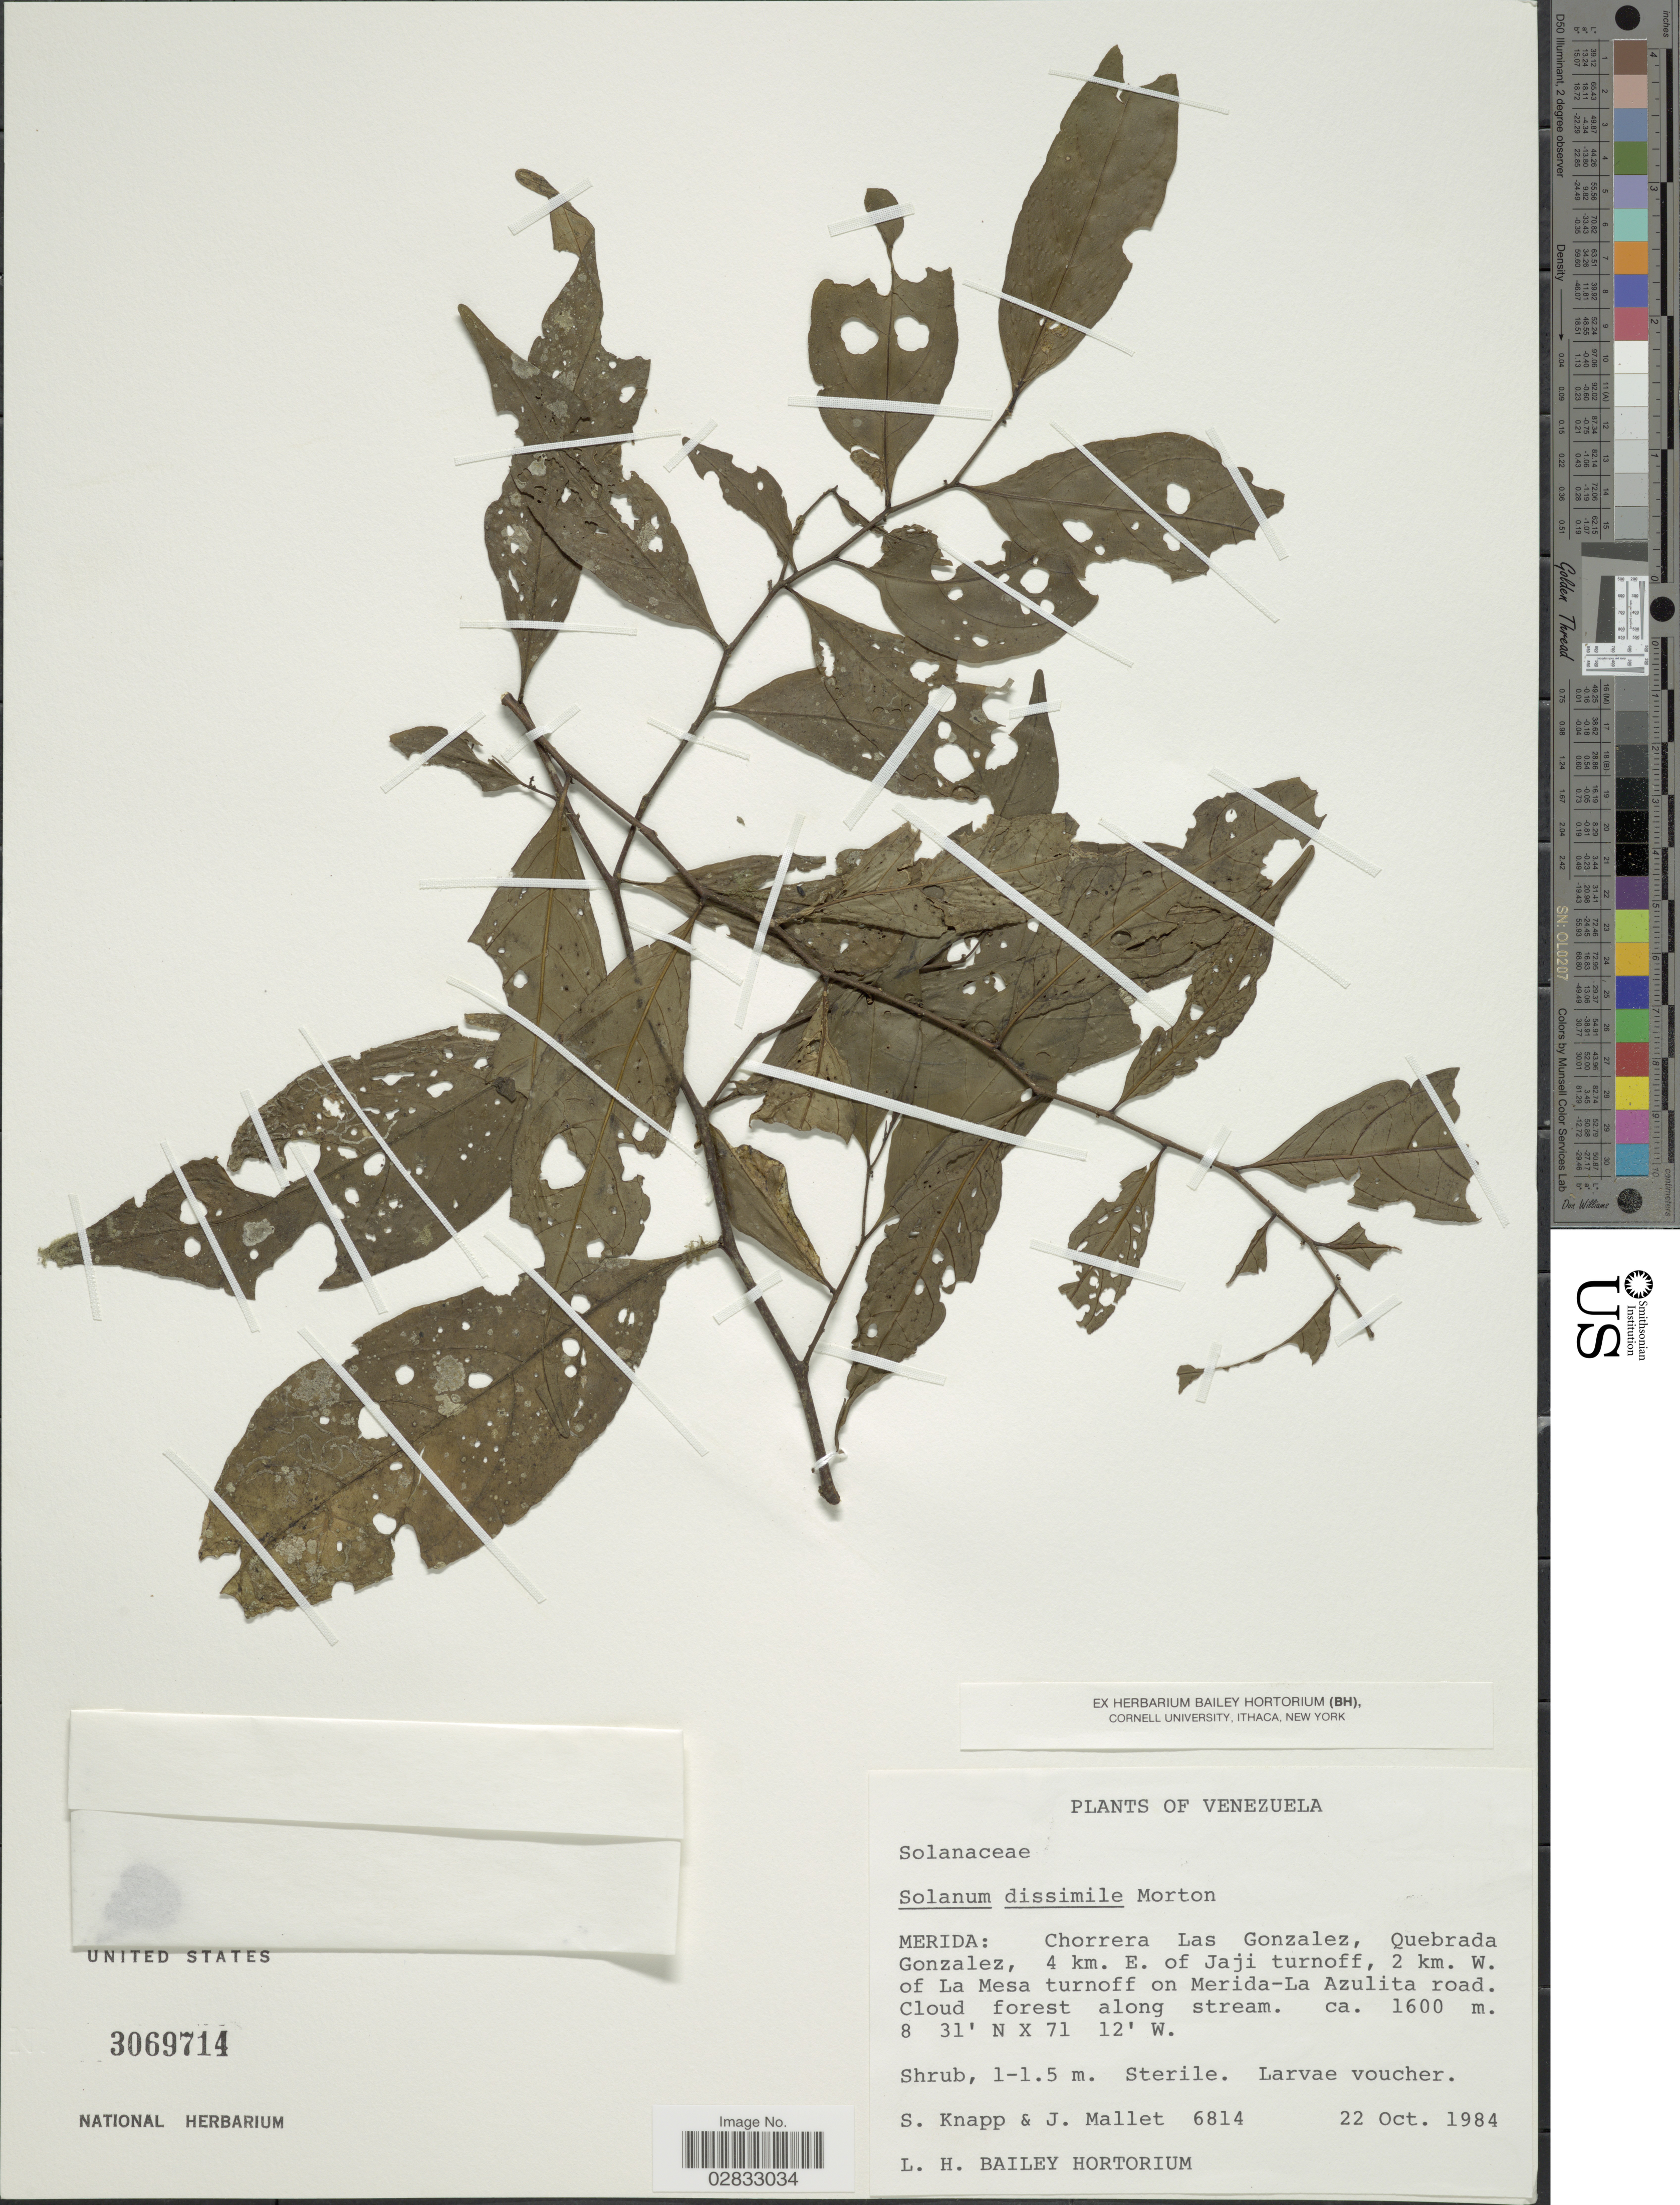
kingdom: Plantae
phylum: Tracheophyta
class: Magnoliopsida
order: Solanales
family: Solanaceae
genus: Solanum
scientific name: Solanum dissimile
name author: C.V. Morton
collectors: S. Knapp & J. Mallet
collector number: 6814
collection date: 1984-10-22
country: Venezuela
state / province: Mérida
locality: Chorrera Las Gonzalez, Quebrada Gonzalez, 4 km. E. of Jaji turnoff, 2 km. W. of La Mesa turnoff on Merida- La Azulita road.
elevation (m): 1600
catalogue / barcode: US 3069714